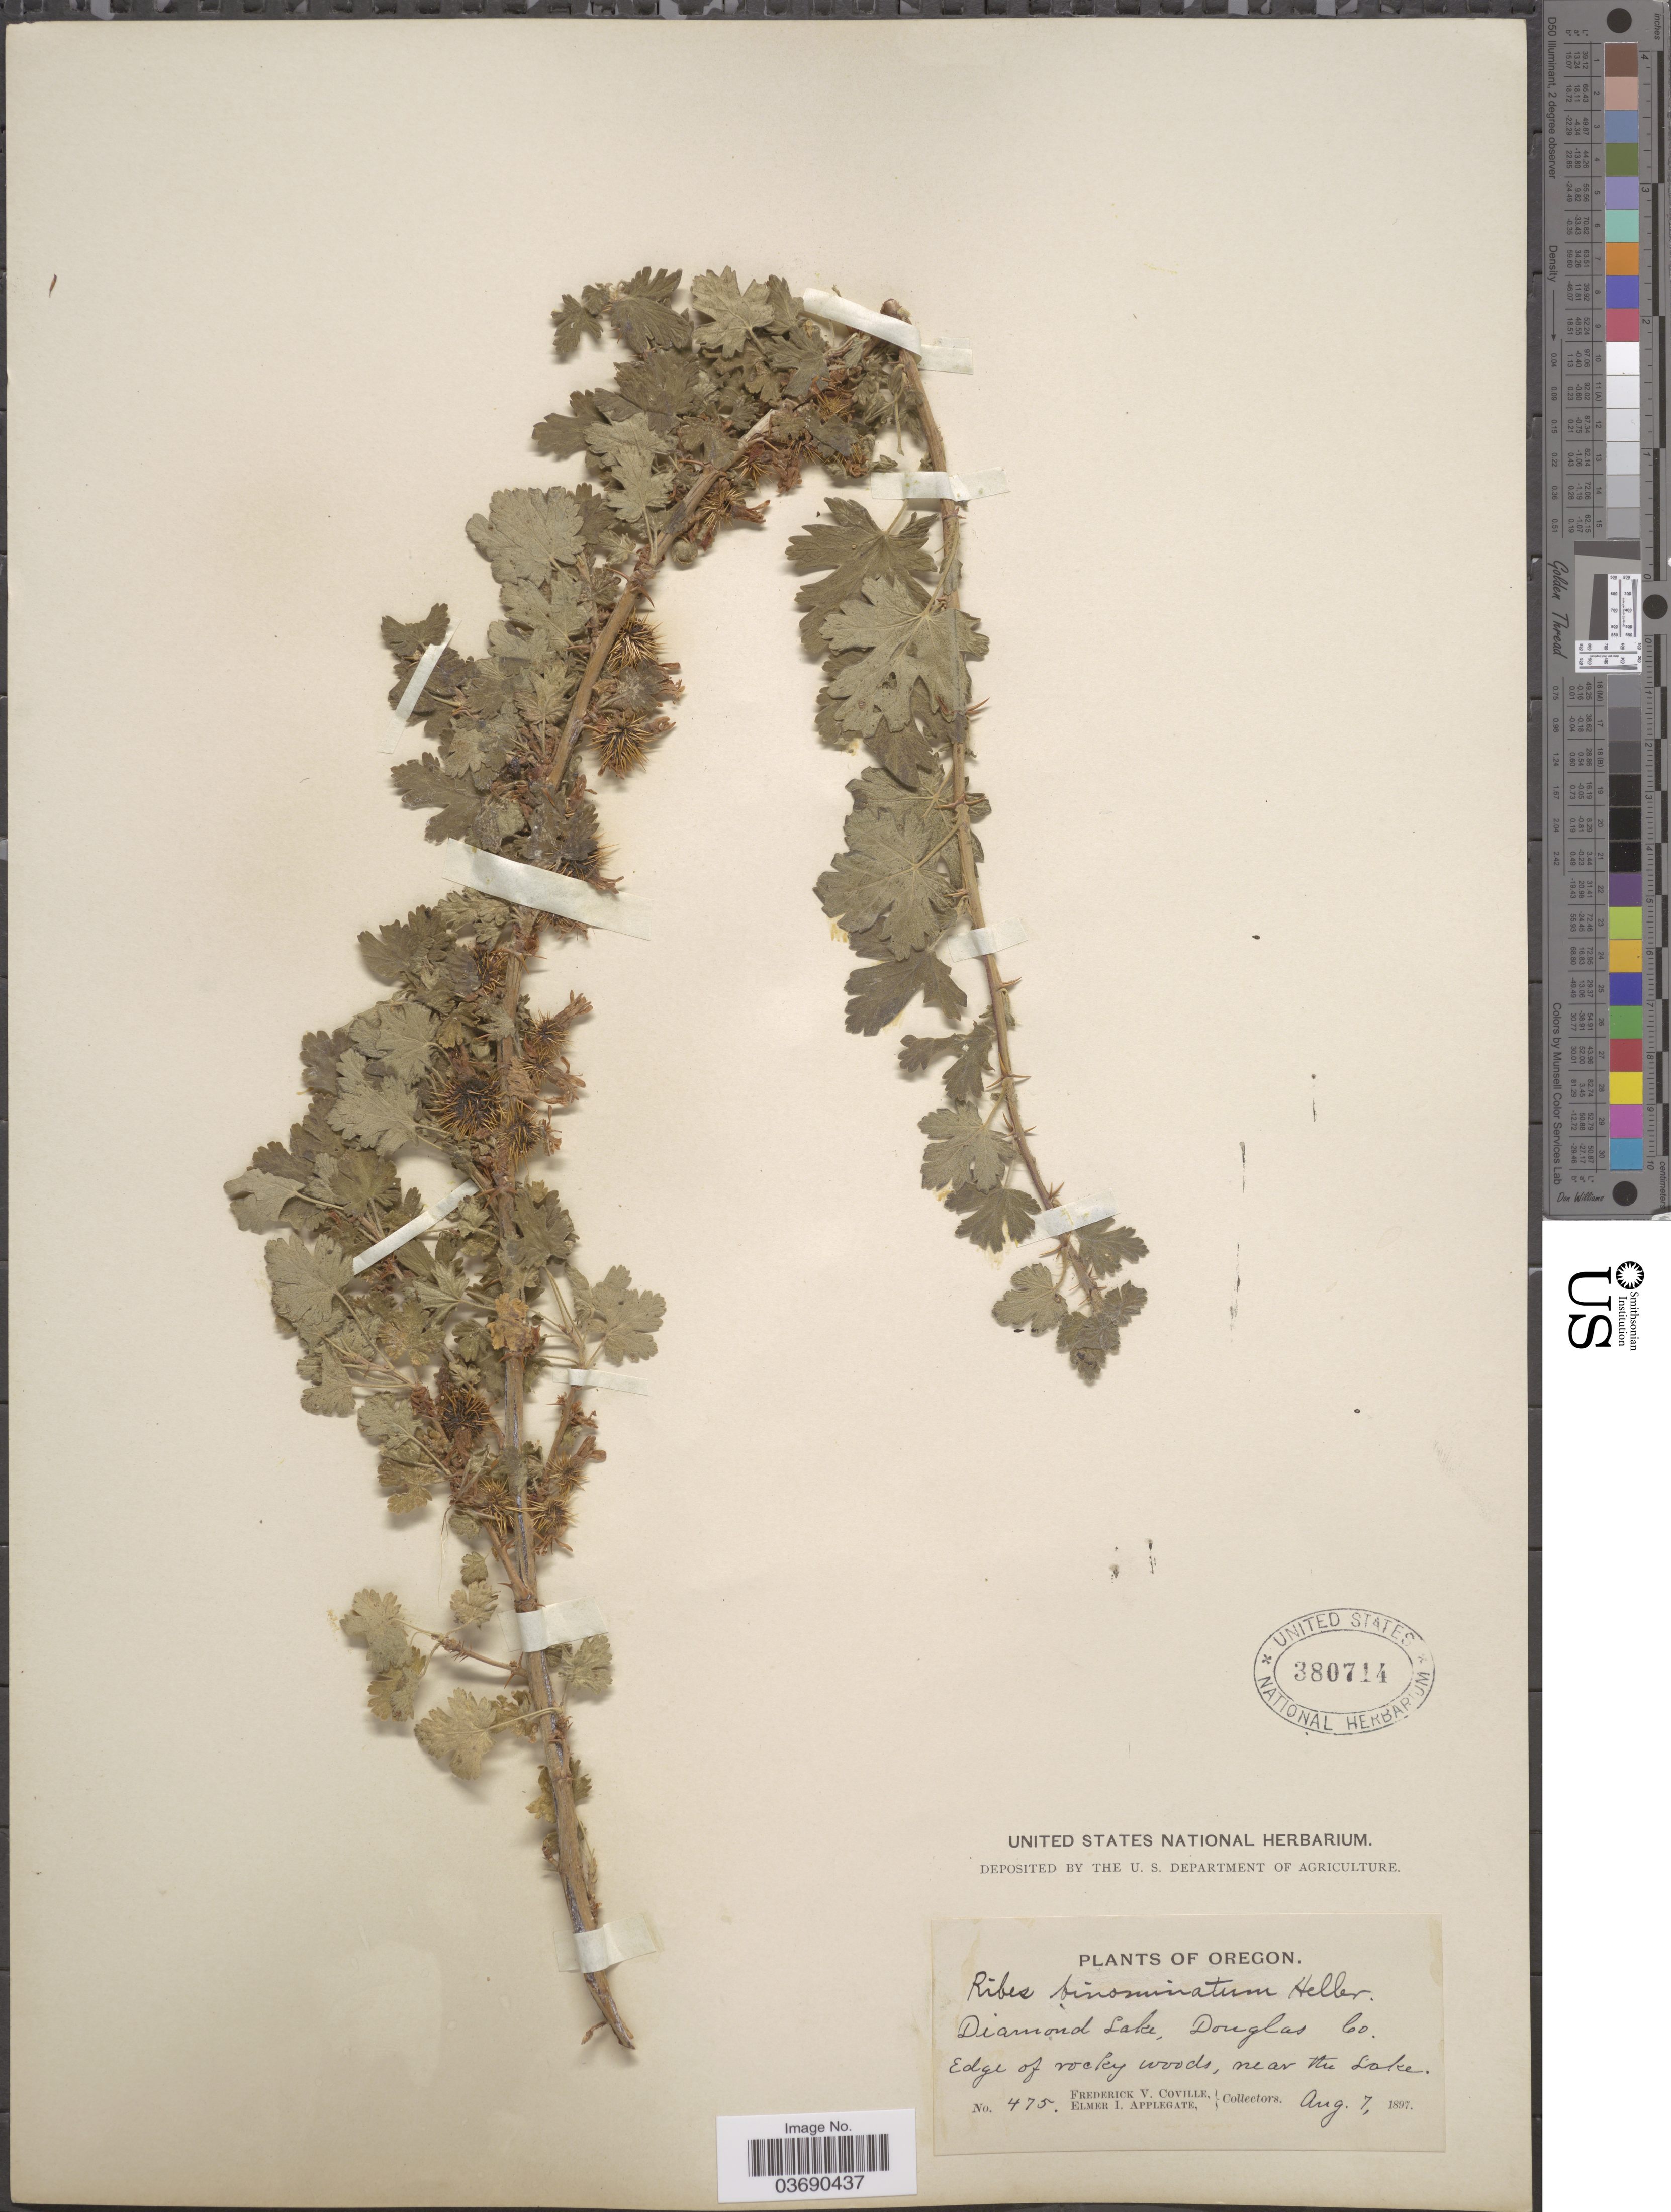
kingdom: Plantae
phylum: Tracheophyta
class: Magnoliopsida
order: Saxifragales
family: Grossulariaceae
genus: Ribes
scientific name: Ribes binominatum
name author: A. Heller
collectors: F. V. Coville & E. I. Applegate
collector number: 475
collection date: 1897-08-07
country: United States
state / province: Oregon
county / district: Douglas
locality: Diamond Lake, Douglas Co.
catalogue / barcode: US 380714